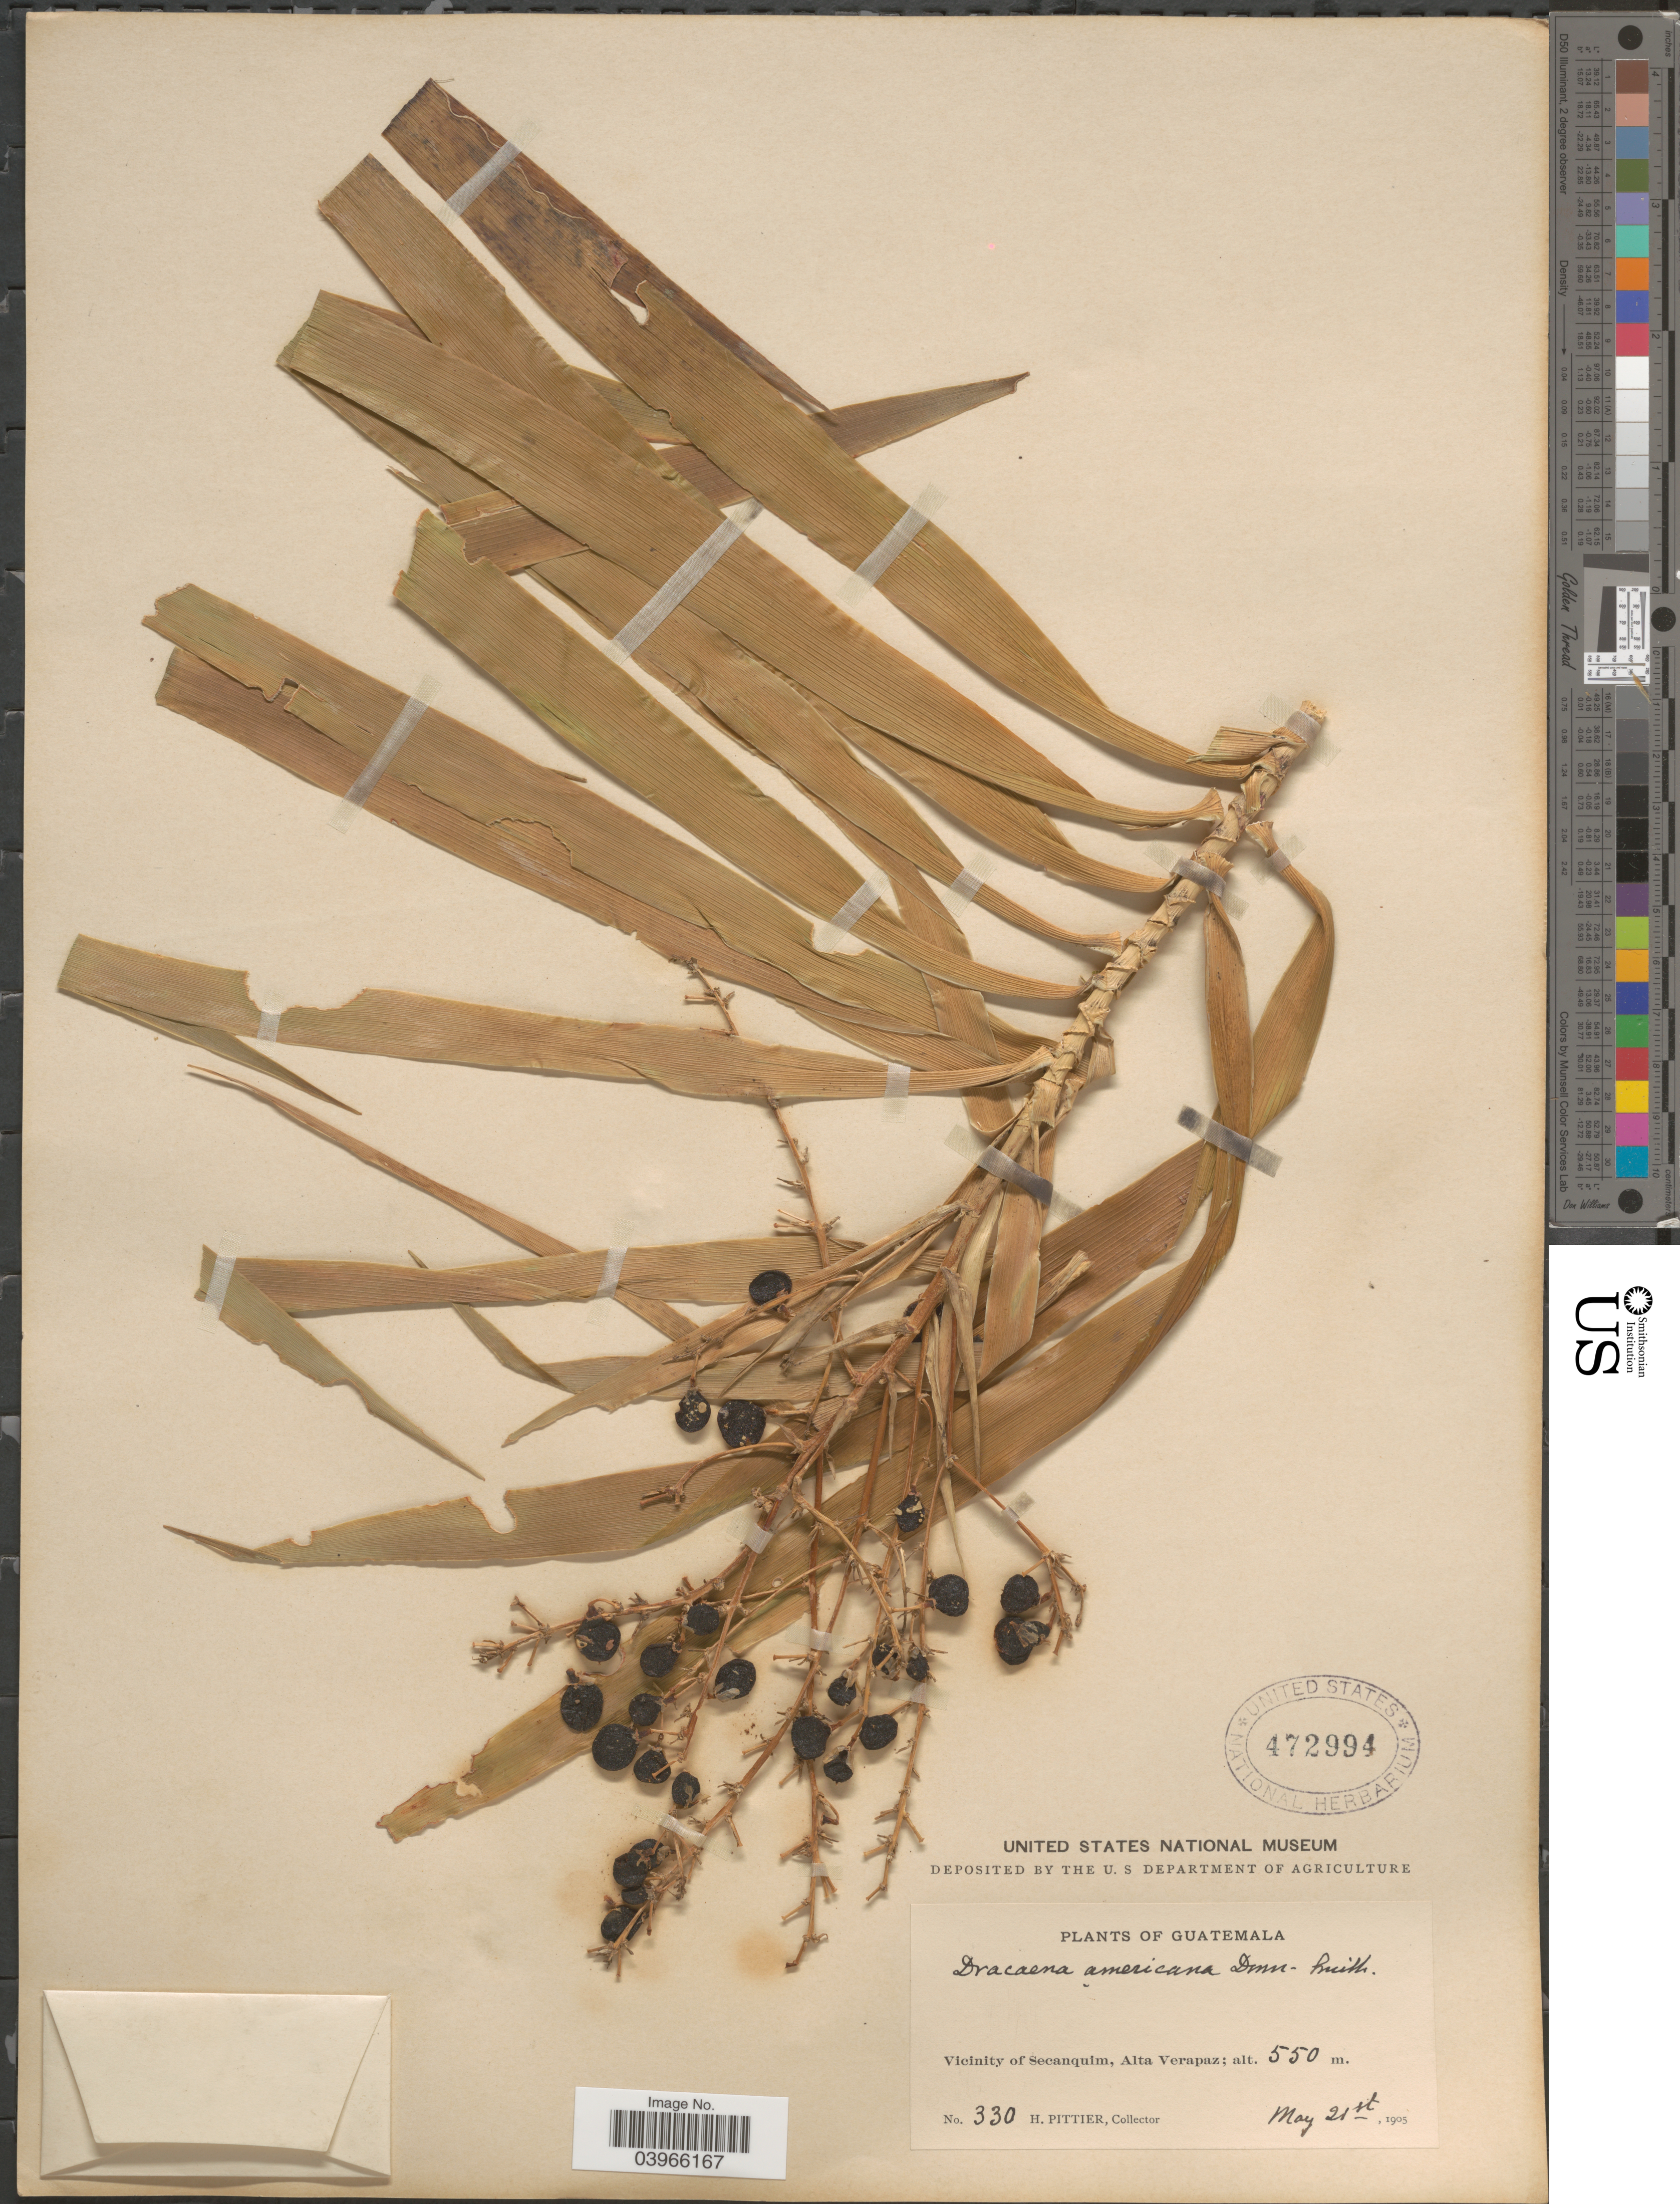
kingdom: Plantae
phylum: Tracheophyta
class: Liliopsida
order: Asparagales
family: Asparagaceae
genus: Dracaena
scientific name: Dracaena americana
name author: Donn. Sm. in Sarg.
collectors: H. F. Pittier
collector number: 330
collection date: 1905-05-21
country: Guatemala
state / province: Alta Verapaz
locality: Vicinity of Secanquim.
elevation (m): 550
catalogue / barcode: US 472994